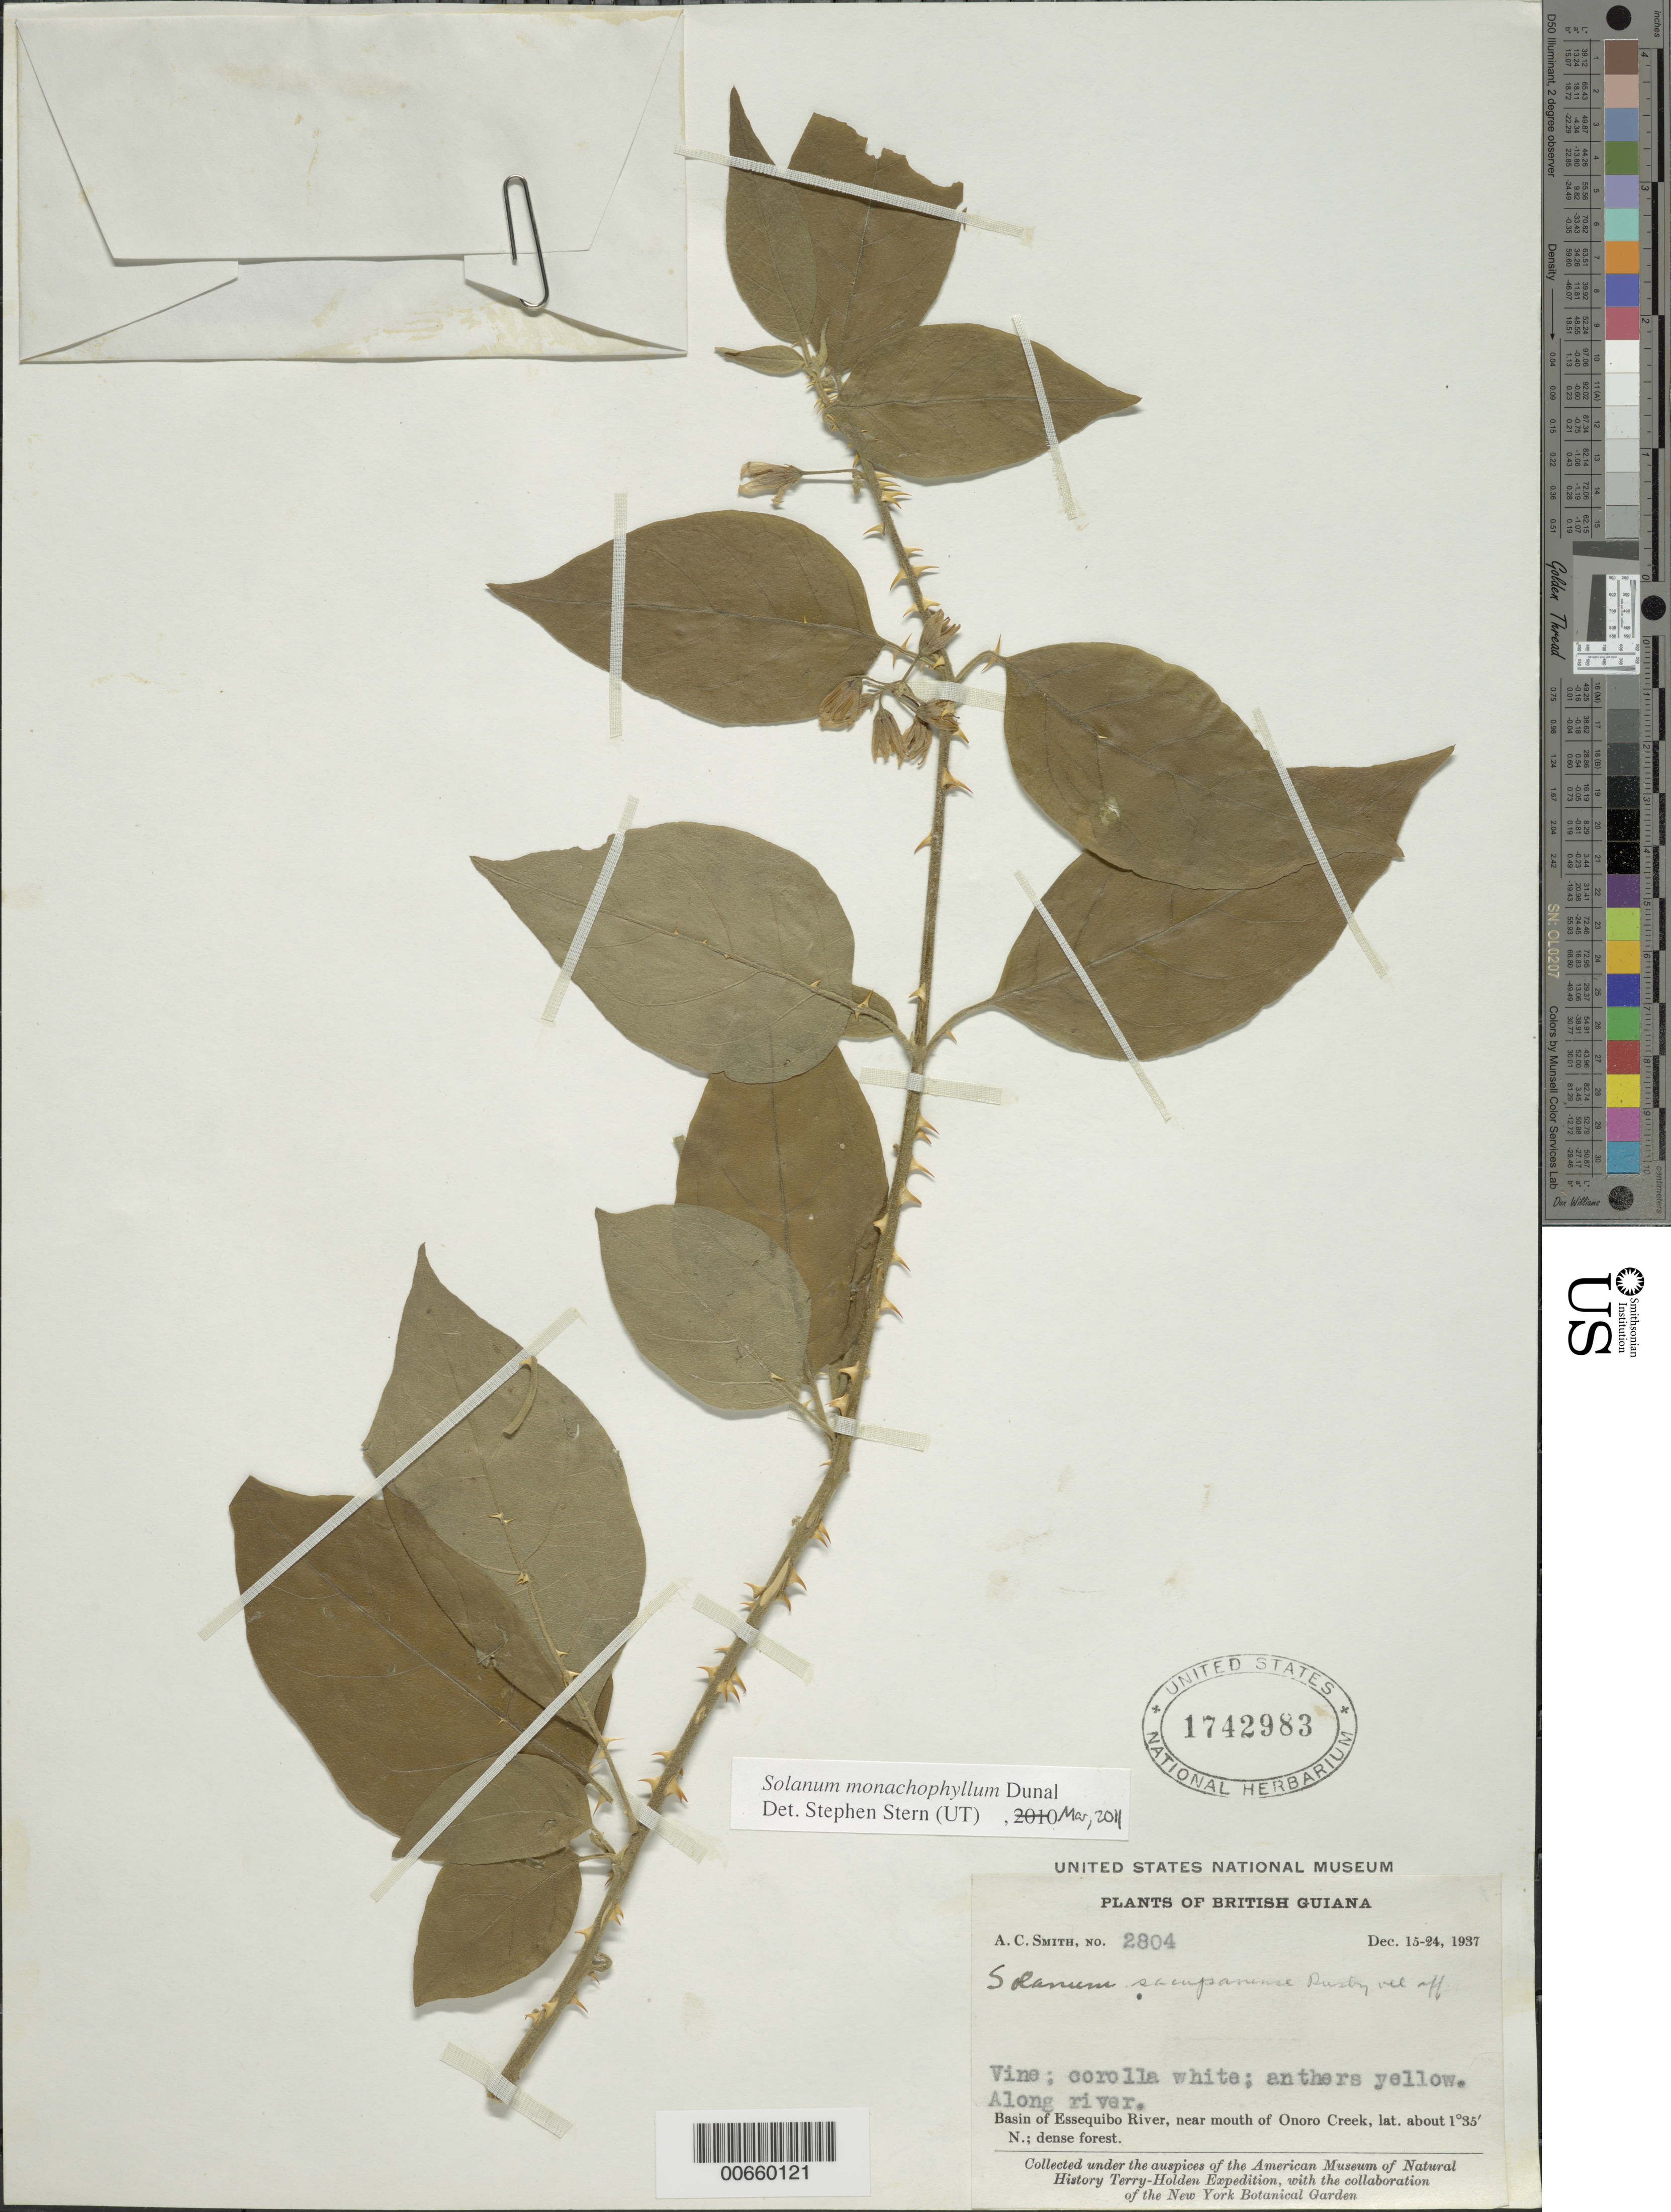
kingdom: Plantae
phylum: Tracheophyta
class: Magnoliopsida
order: Solanales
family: Solanaceae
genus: Solanum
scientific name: Solanum sacupanense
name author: Rusby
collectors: A. C. Smith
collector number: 2804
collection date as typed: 12 Dec 1937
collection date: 1937-12-12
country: Guyana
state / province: U. Takutu-U. Essequibo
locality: Onoro Creek (near mouth), Essequibo River basin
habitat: Dense forest.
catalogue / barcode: US 1742983